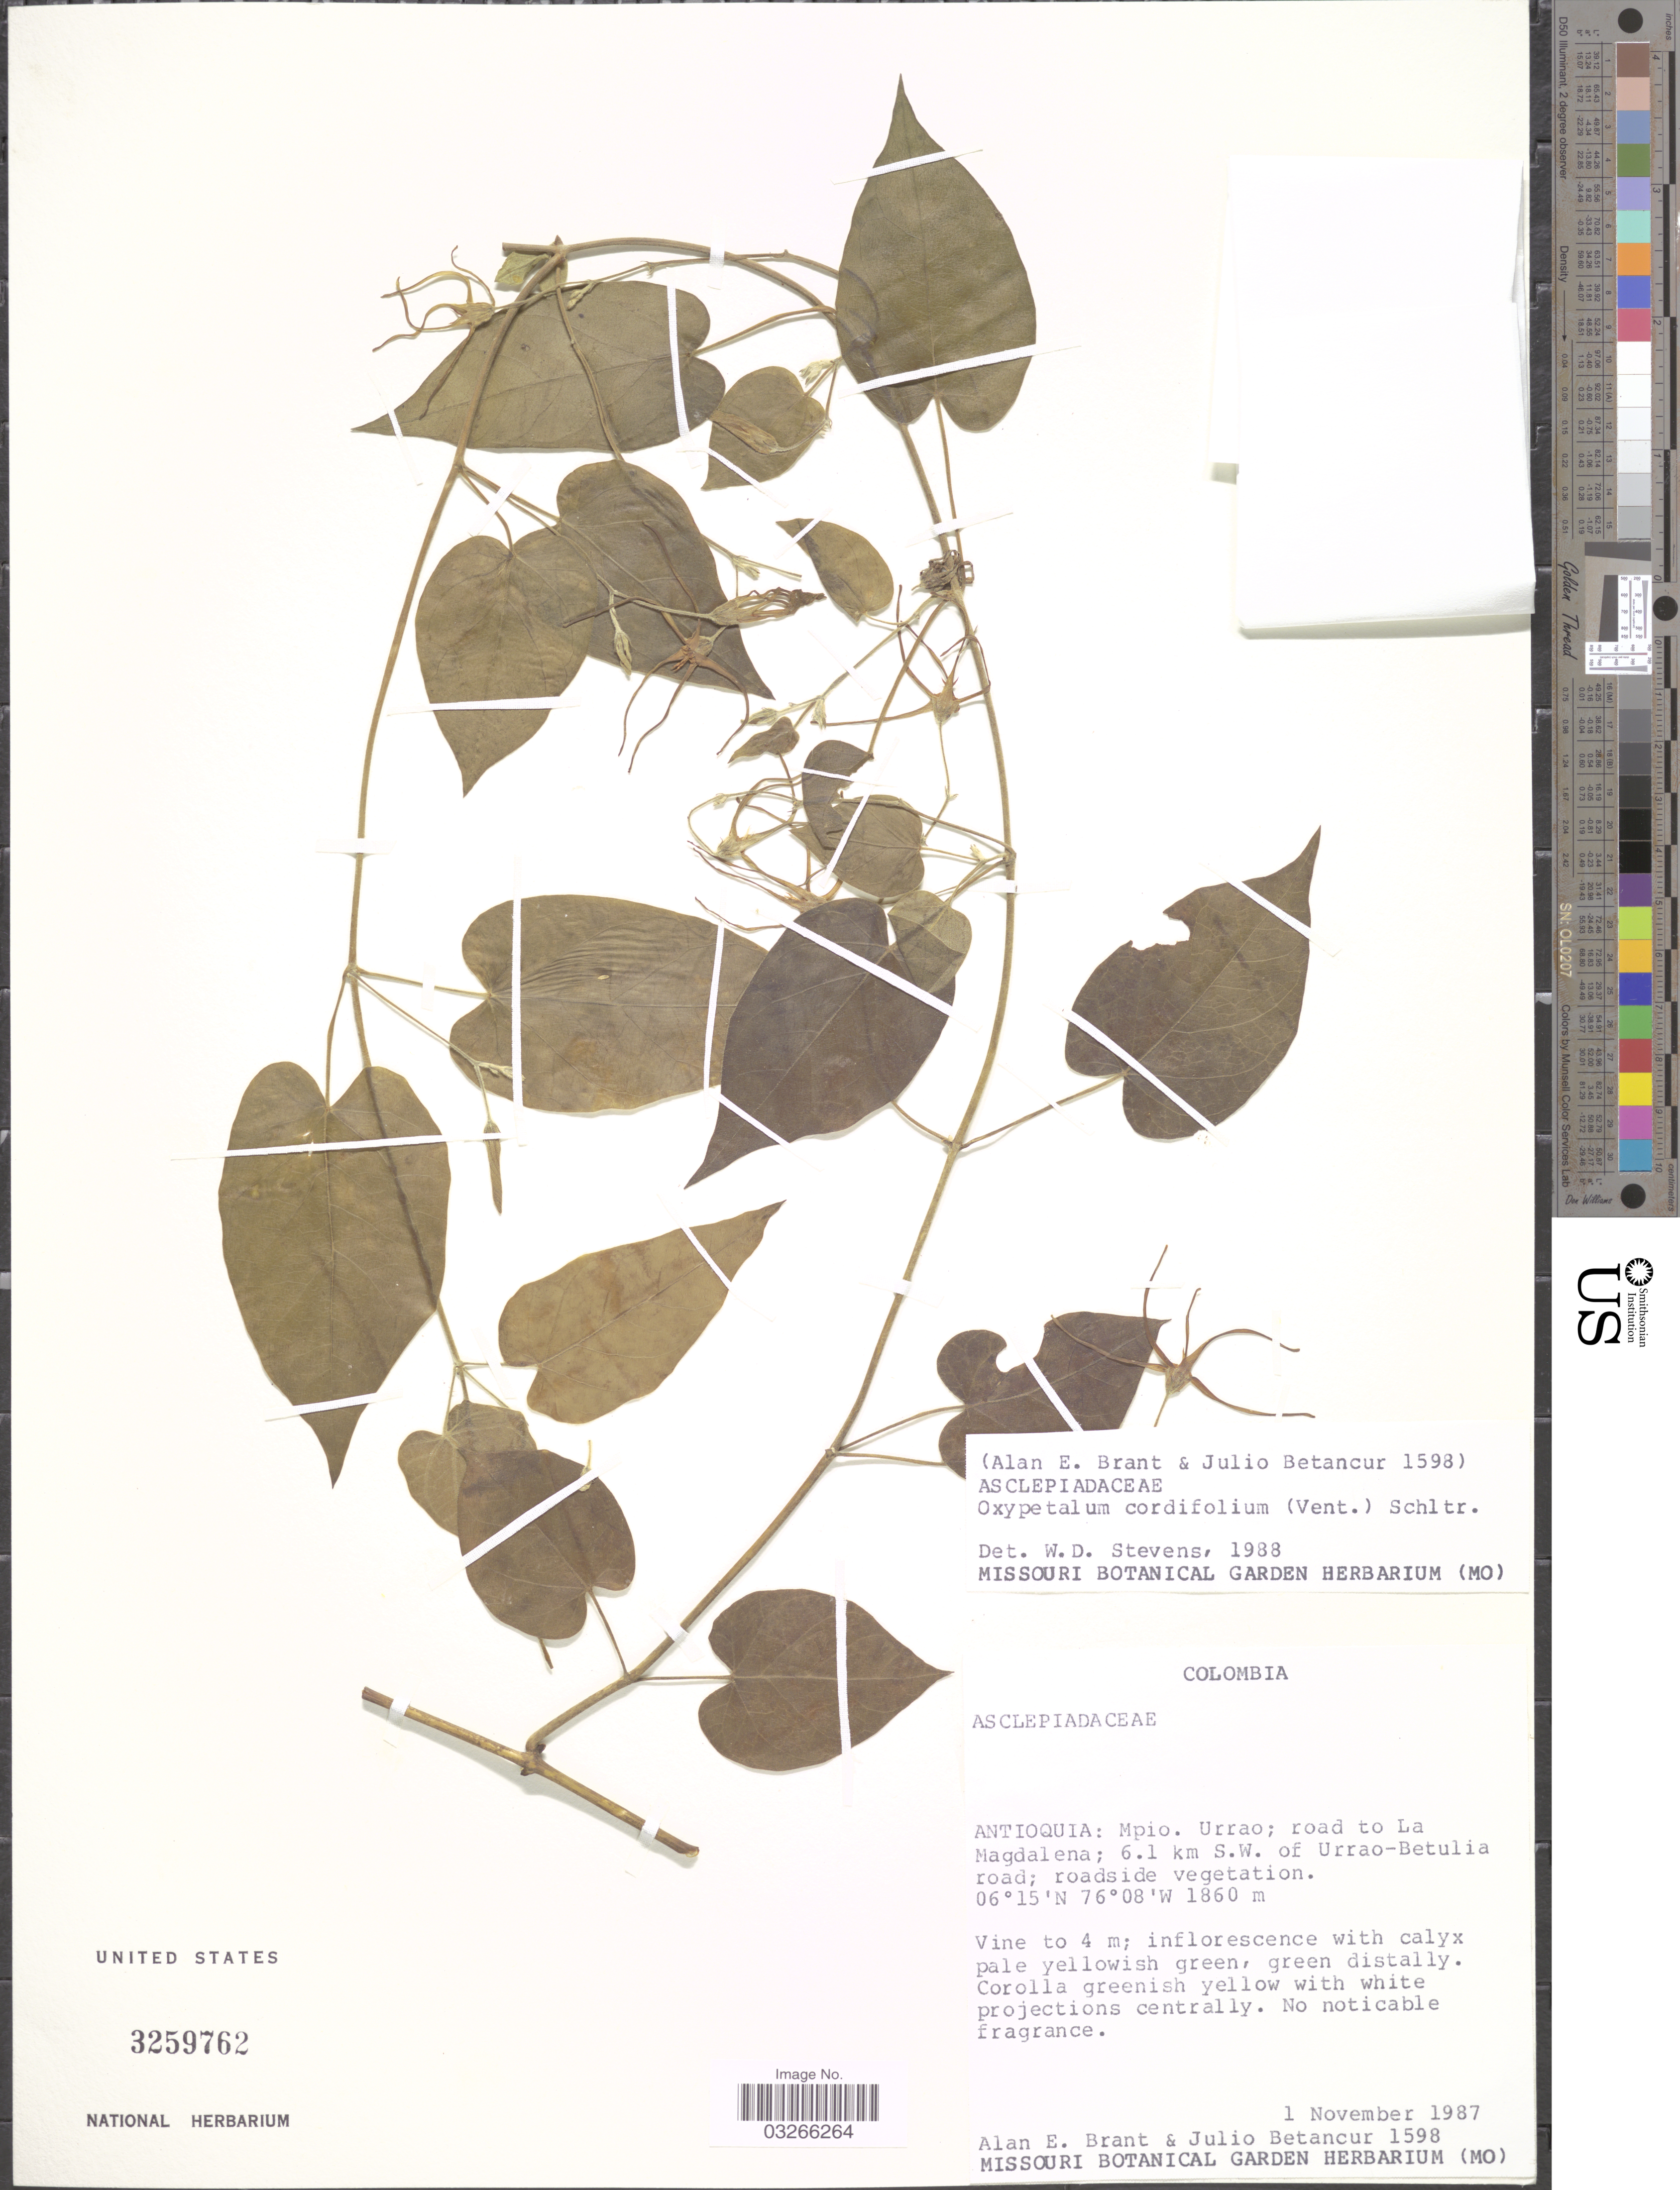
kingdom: Plantae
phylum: Tracheophyta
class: Magnoliopsida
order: Gentianales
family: Apocynaceae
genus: Oxypetalum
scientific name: Oxypetalum cordifolium subsp. cordifolium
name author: (Vent.) Schltr.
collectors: A. Brant & J. Betancur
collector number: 1598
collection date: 1987-11-01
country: Colombia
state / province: Antioquia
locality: Mpio. Urrao; road to La Magdalena; 6.1 km S.W. of Urrao-Betulia road.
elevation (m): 1860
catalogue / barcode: US 3259762